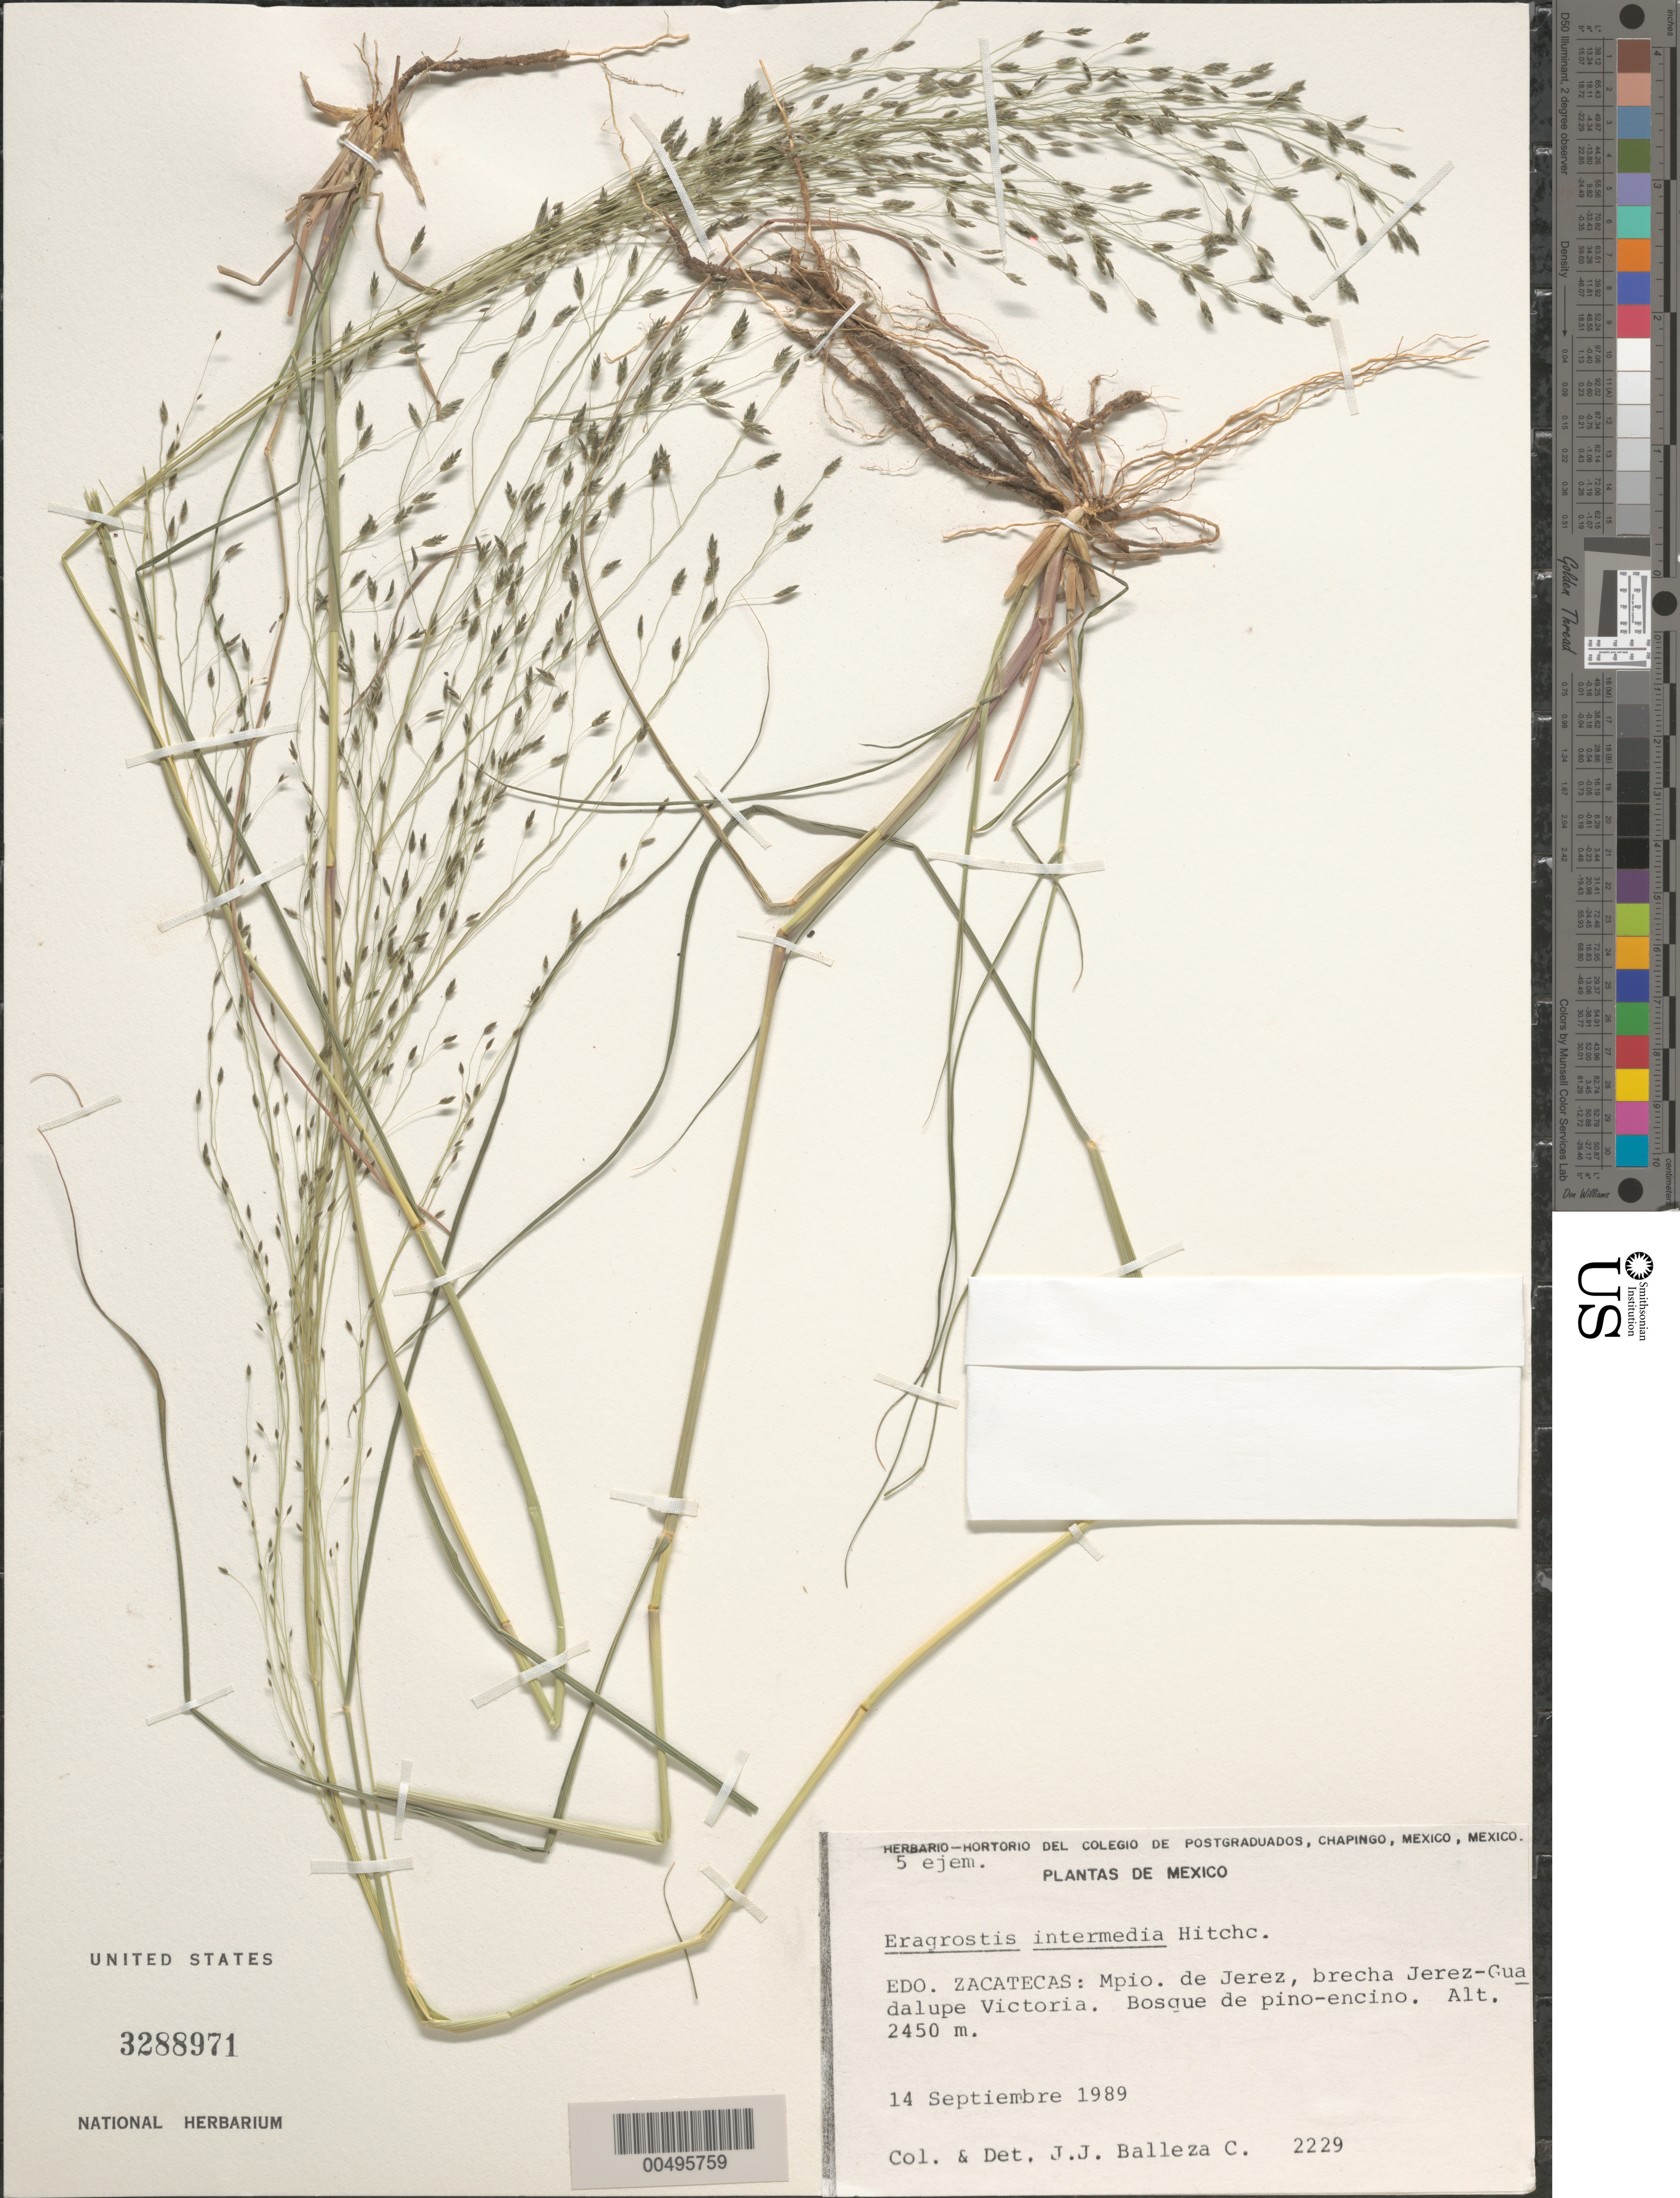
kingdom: Plantae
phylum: Tracheophyta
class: Liliopsida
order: Poales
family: Poaceae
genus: Eragrostis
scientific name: Eragrostis intermedia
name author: Hitchc.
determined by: Balleza C., J. J.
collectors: J. J. Balleza C.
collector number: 2229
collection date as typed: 14 Sep 1989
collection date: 1989-09-14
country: Mexico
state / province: Zacatecas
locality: Jerez Mun., brecha Jerez-Guadalupe Victoria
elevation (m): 2450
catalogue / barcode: US 3288971